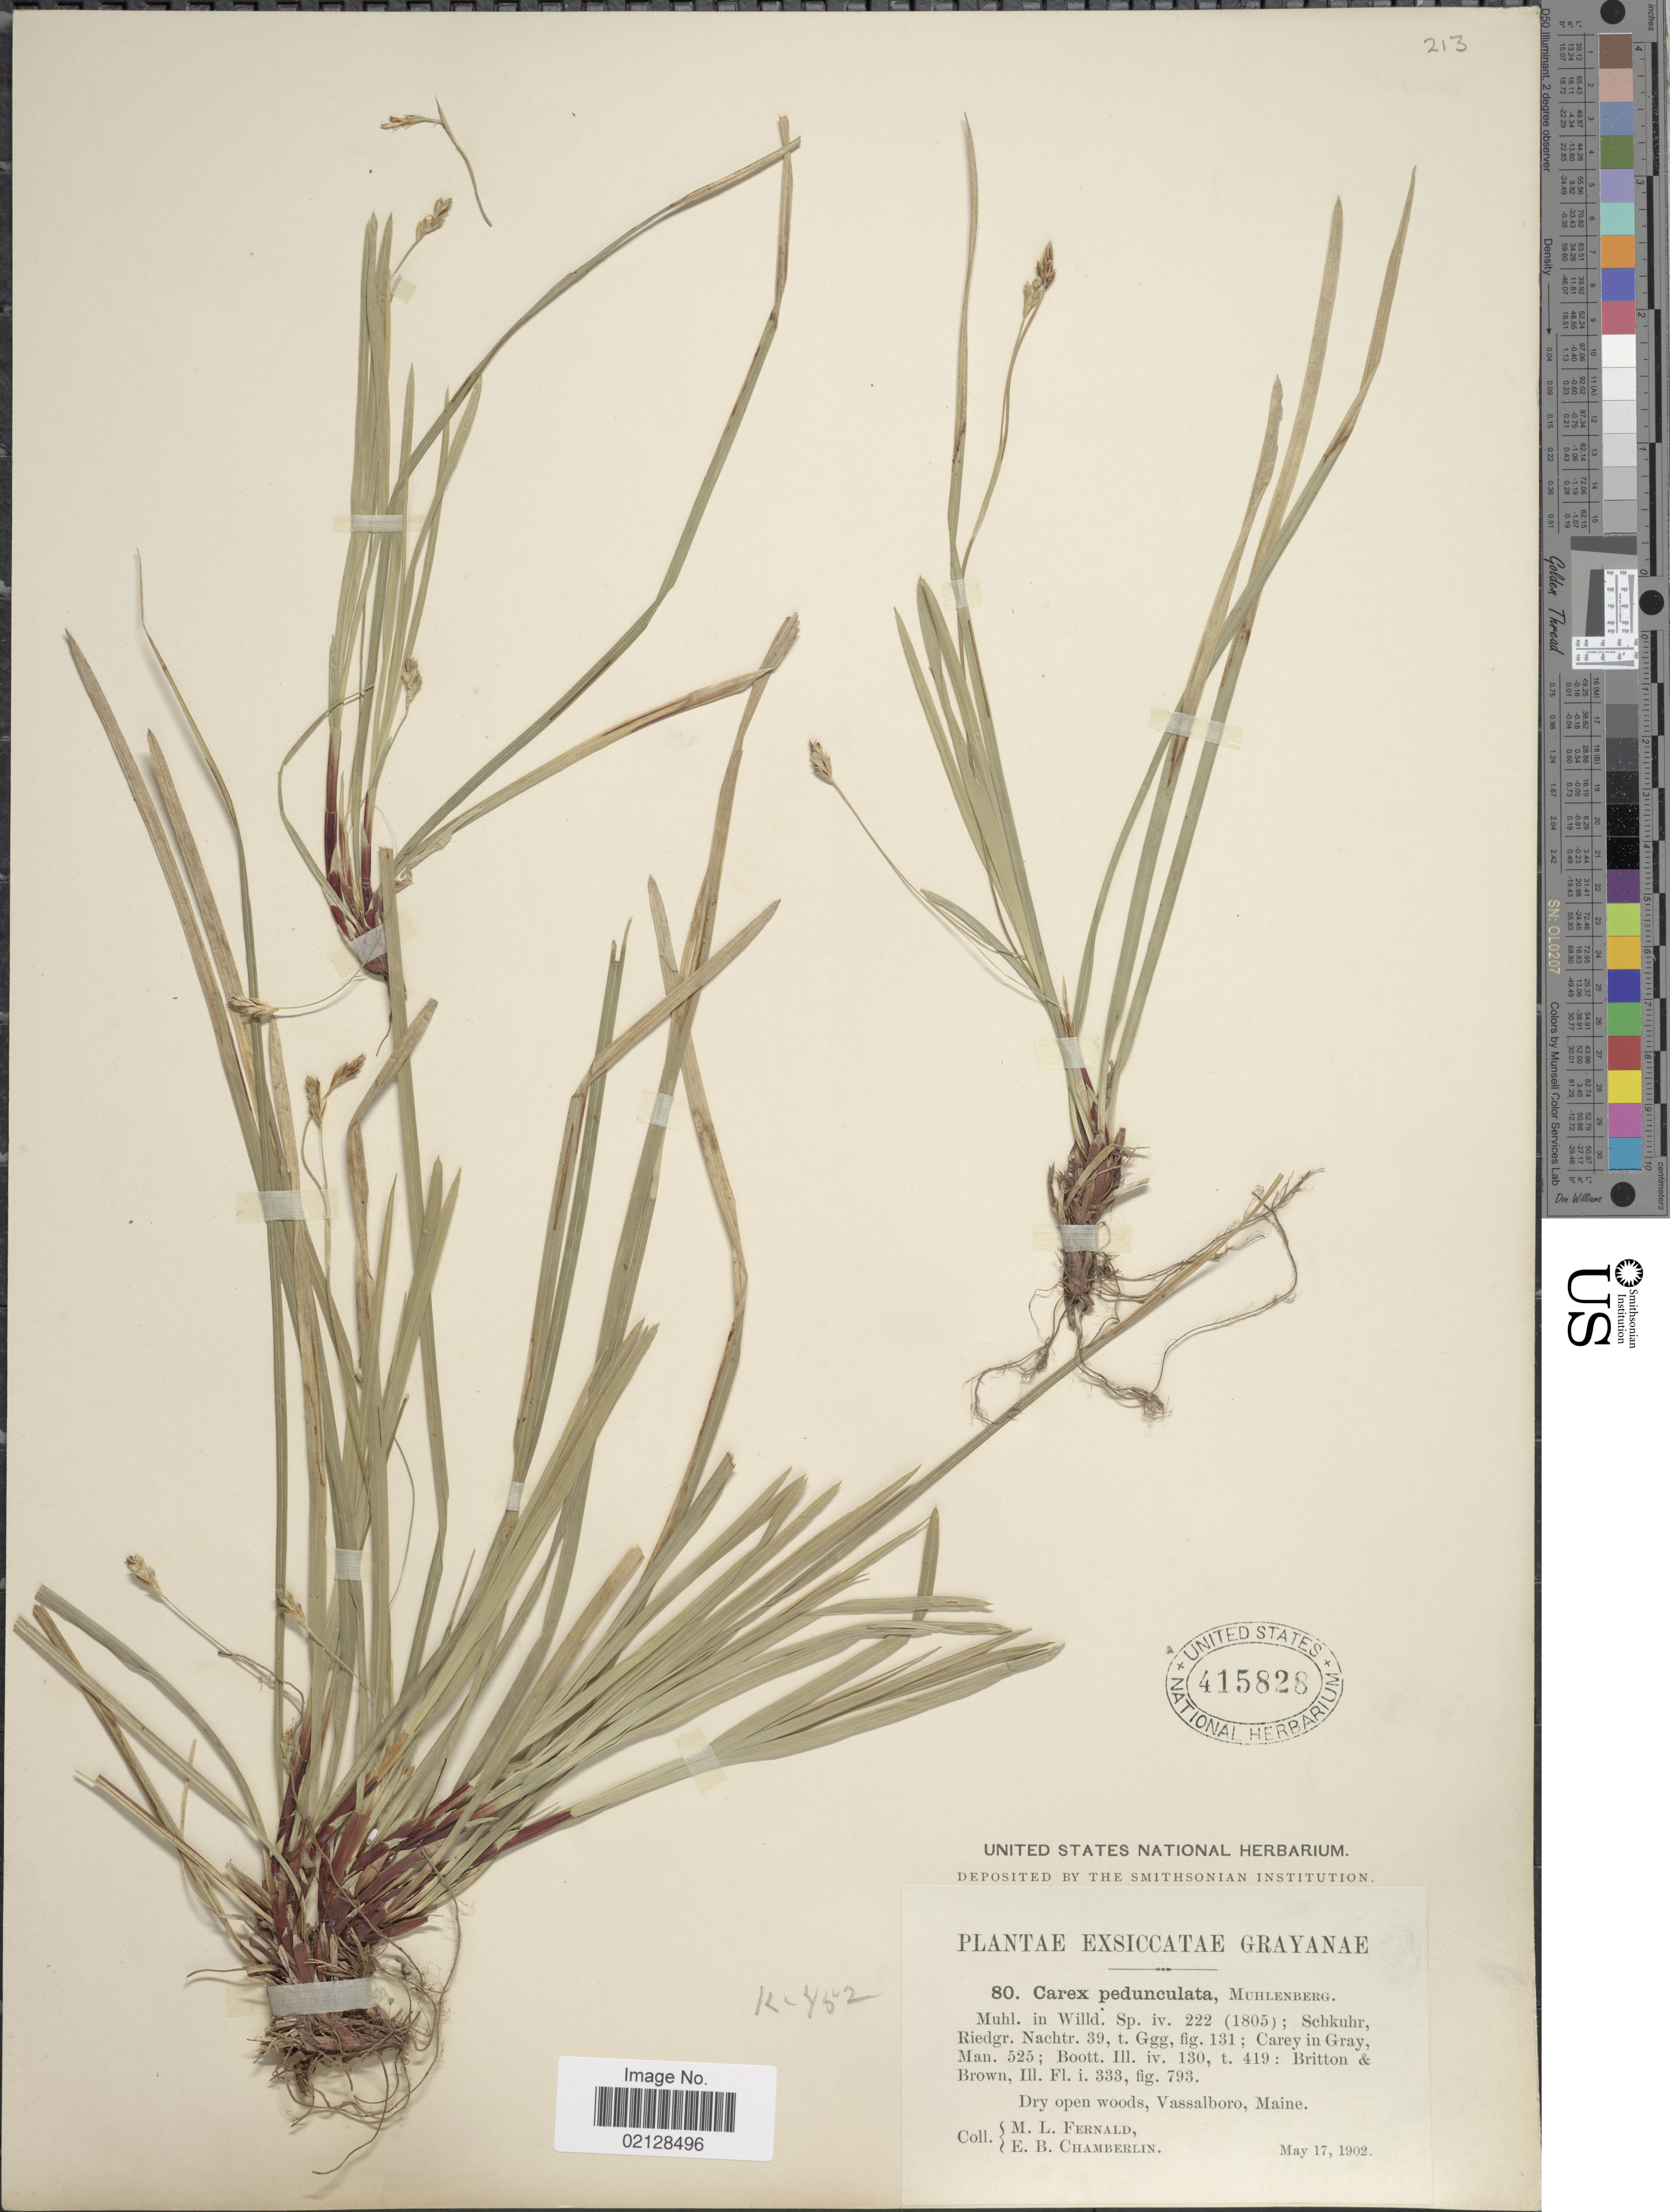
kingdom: Plantae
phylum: Tracheophyta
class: Liliopsida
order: Poales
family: Cyperaceae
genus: Carex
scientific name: Carex pedunculata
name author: Muhl. ex Willd.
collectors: M. L. Fernald & E. Chamberlain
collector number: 80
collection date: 1902-05-17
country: United States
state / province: Maine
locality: Dry open woods, Vassalboro, Maine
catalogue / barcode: US 415828